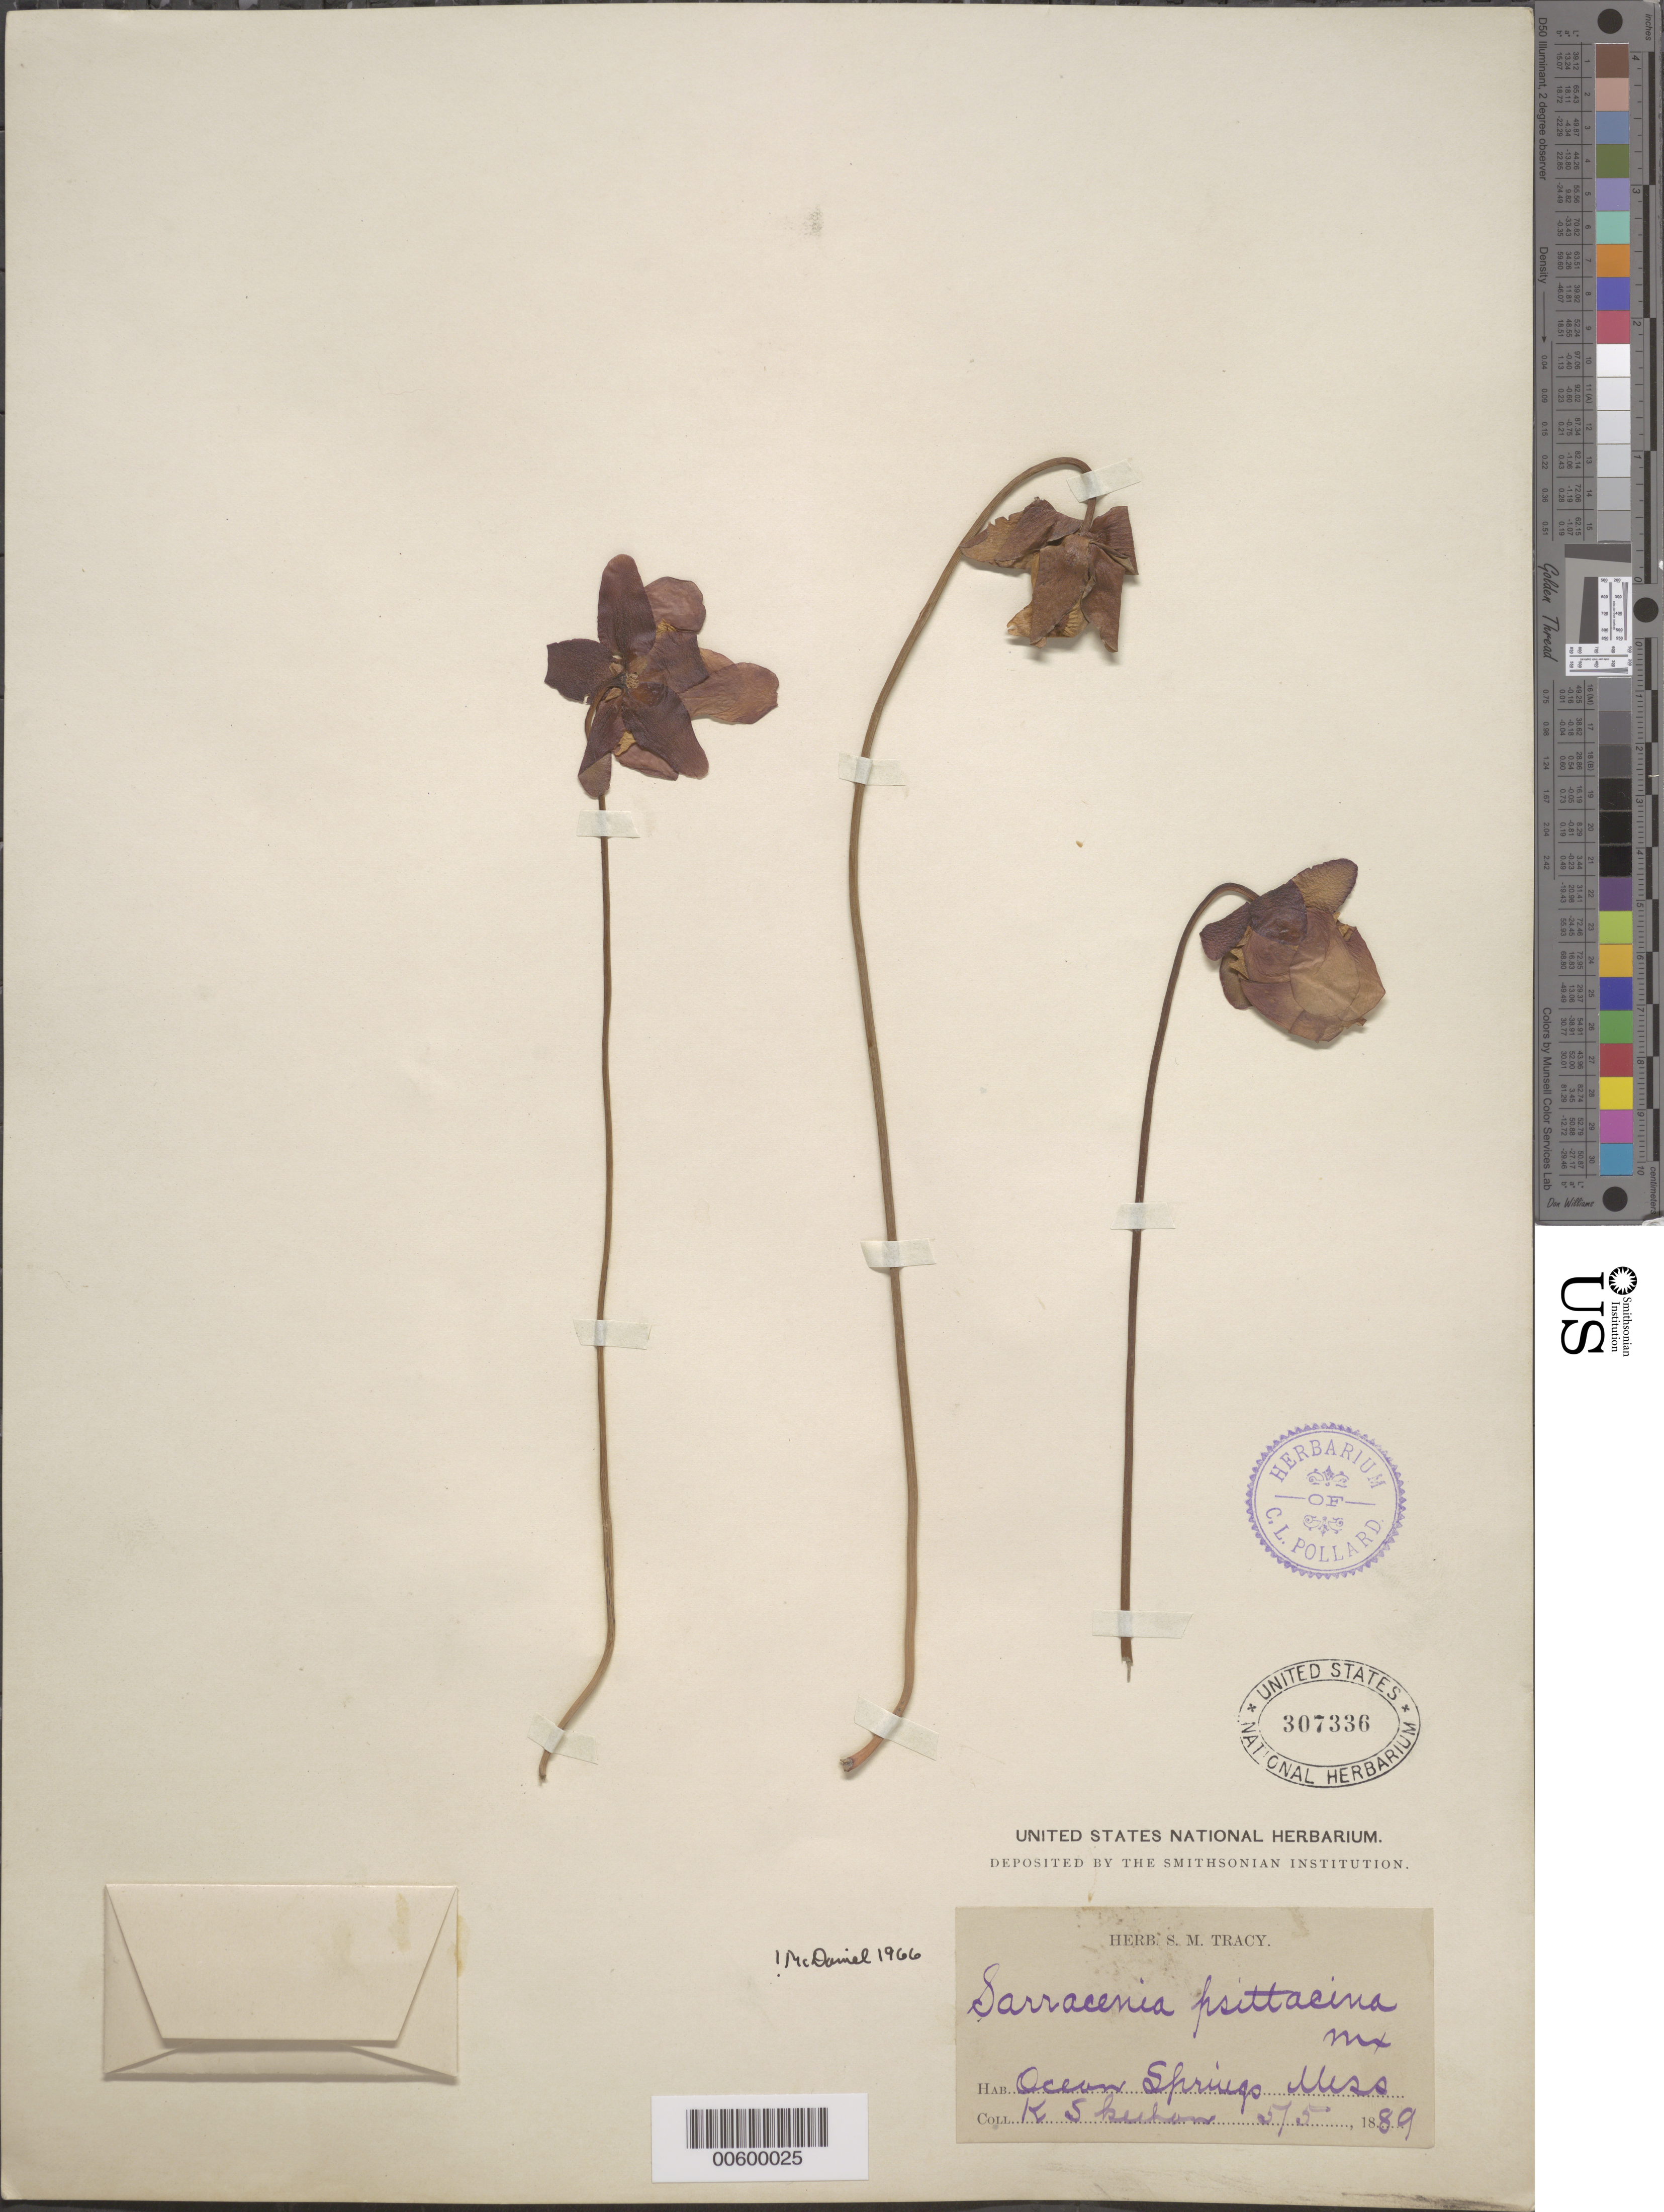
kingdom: Plantae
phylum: Tracheophyta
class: Magnoliopsida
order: Ericales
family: Sarraceniaceae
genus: Sarracenia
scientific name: Sarracenia psittacina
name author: Michx.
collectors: K. Skeehan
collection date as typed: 05 May 1889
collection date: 1889-05-05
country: United States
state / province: Mississippi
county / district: Jackson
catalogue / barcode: US 307336